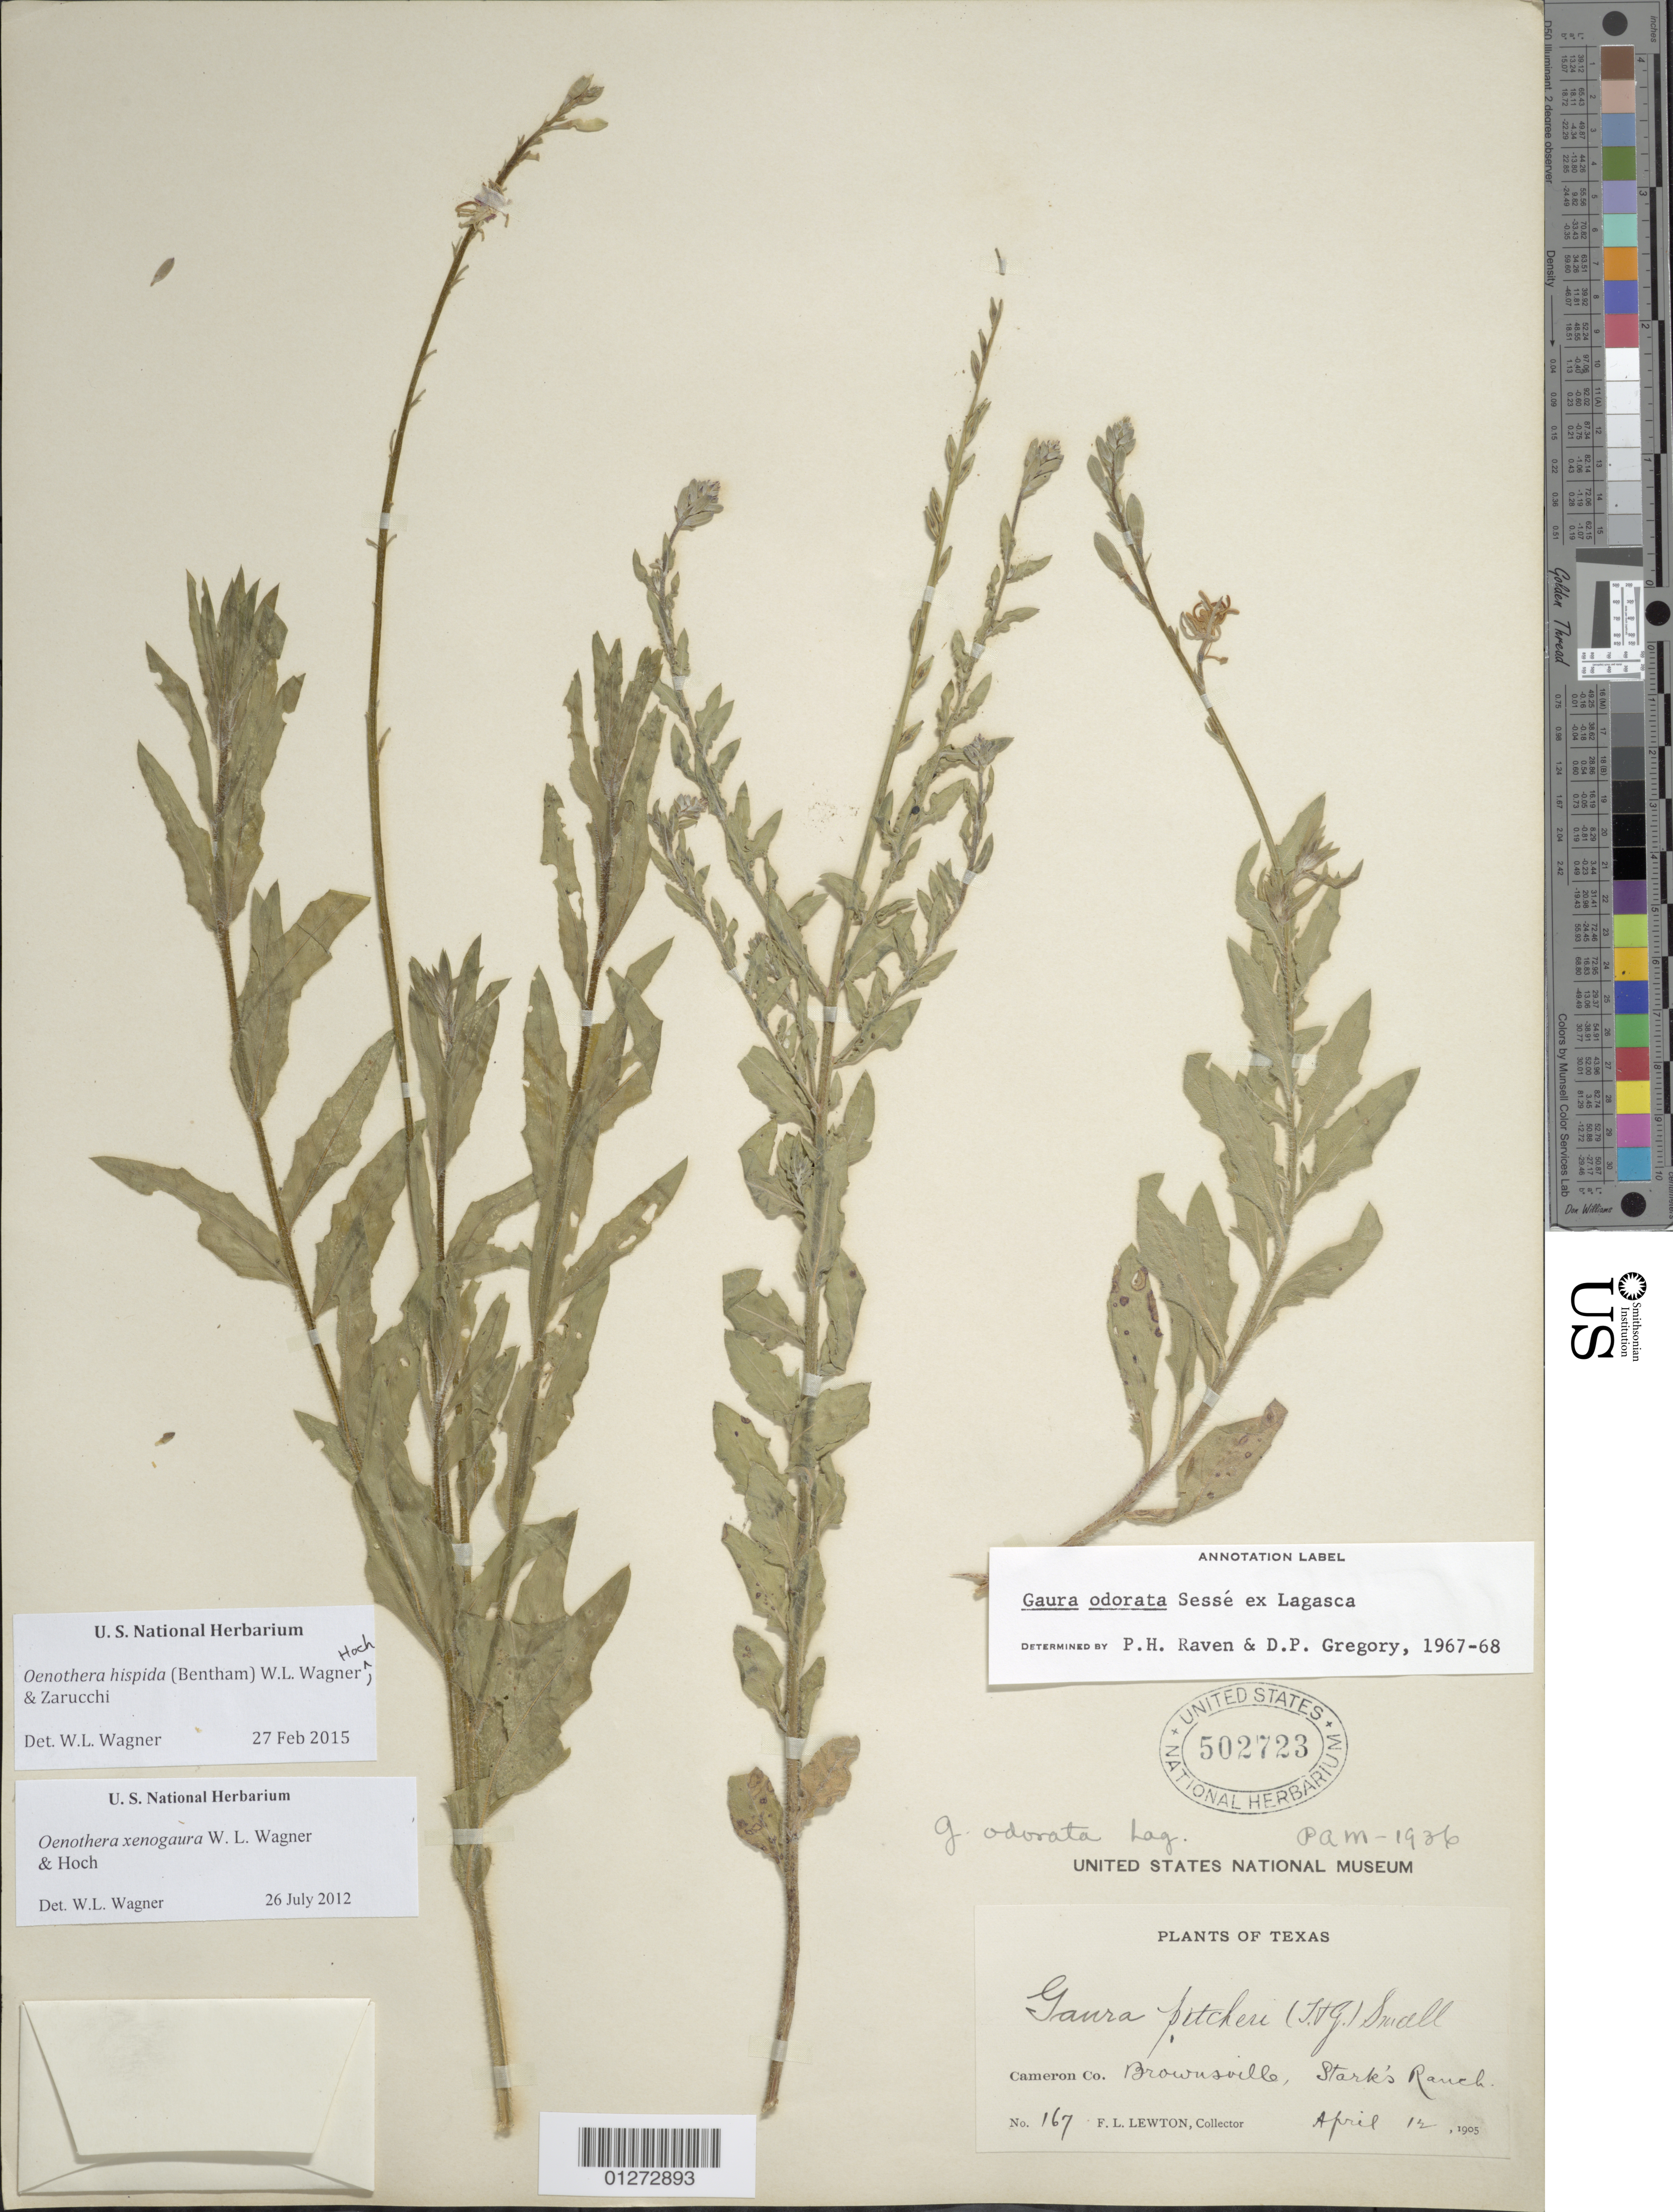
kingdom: Plantae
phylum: Tracheophyta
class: Magnoliopsida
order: Myrtales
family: Onagraceae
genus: Oenothera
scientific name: Oenothera hispida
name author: (Benth.) W.L. Wagner et al.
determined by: Wagner, W. L., (BOT), Smithsonian Institution - National Museum of Natural History (UNITED STATES)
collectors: F. L. Lewton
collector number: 167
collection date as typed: April 12, 1905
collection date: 1905-04-12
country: United States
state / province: Texas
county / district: Cameron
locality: Brownsville, Starke's Ranch.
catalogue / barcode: US 502723